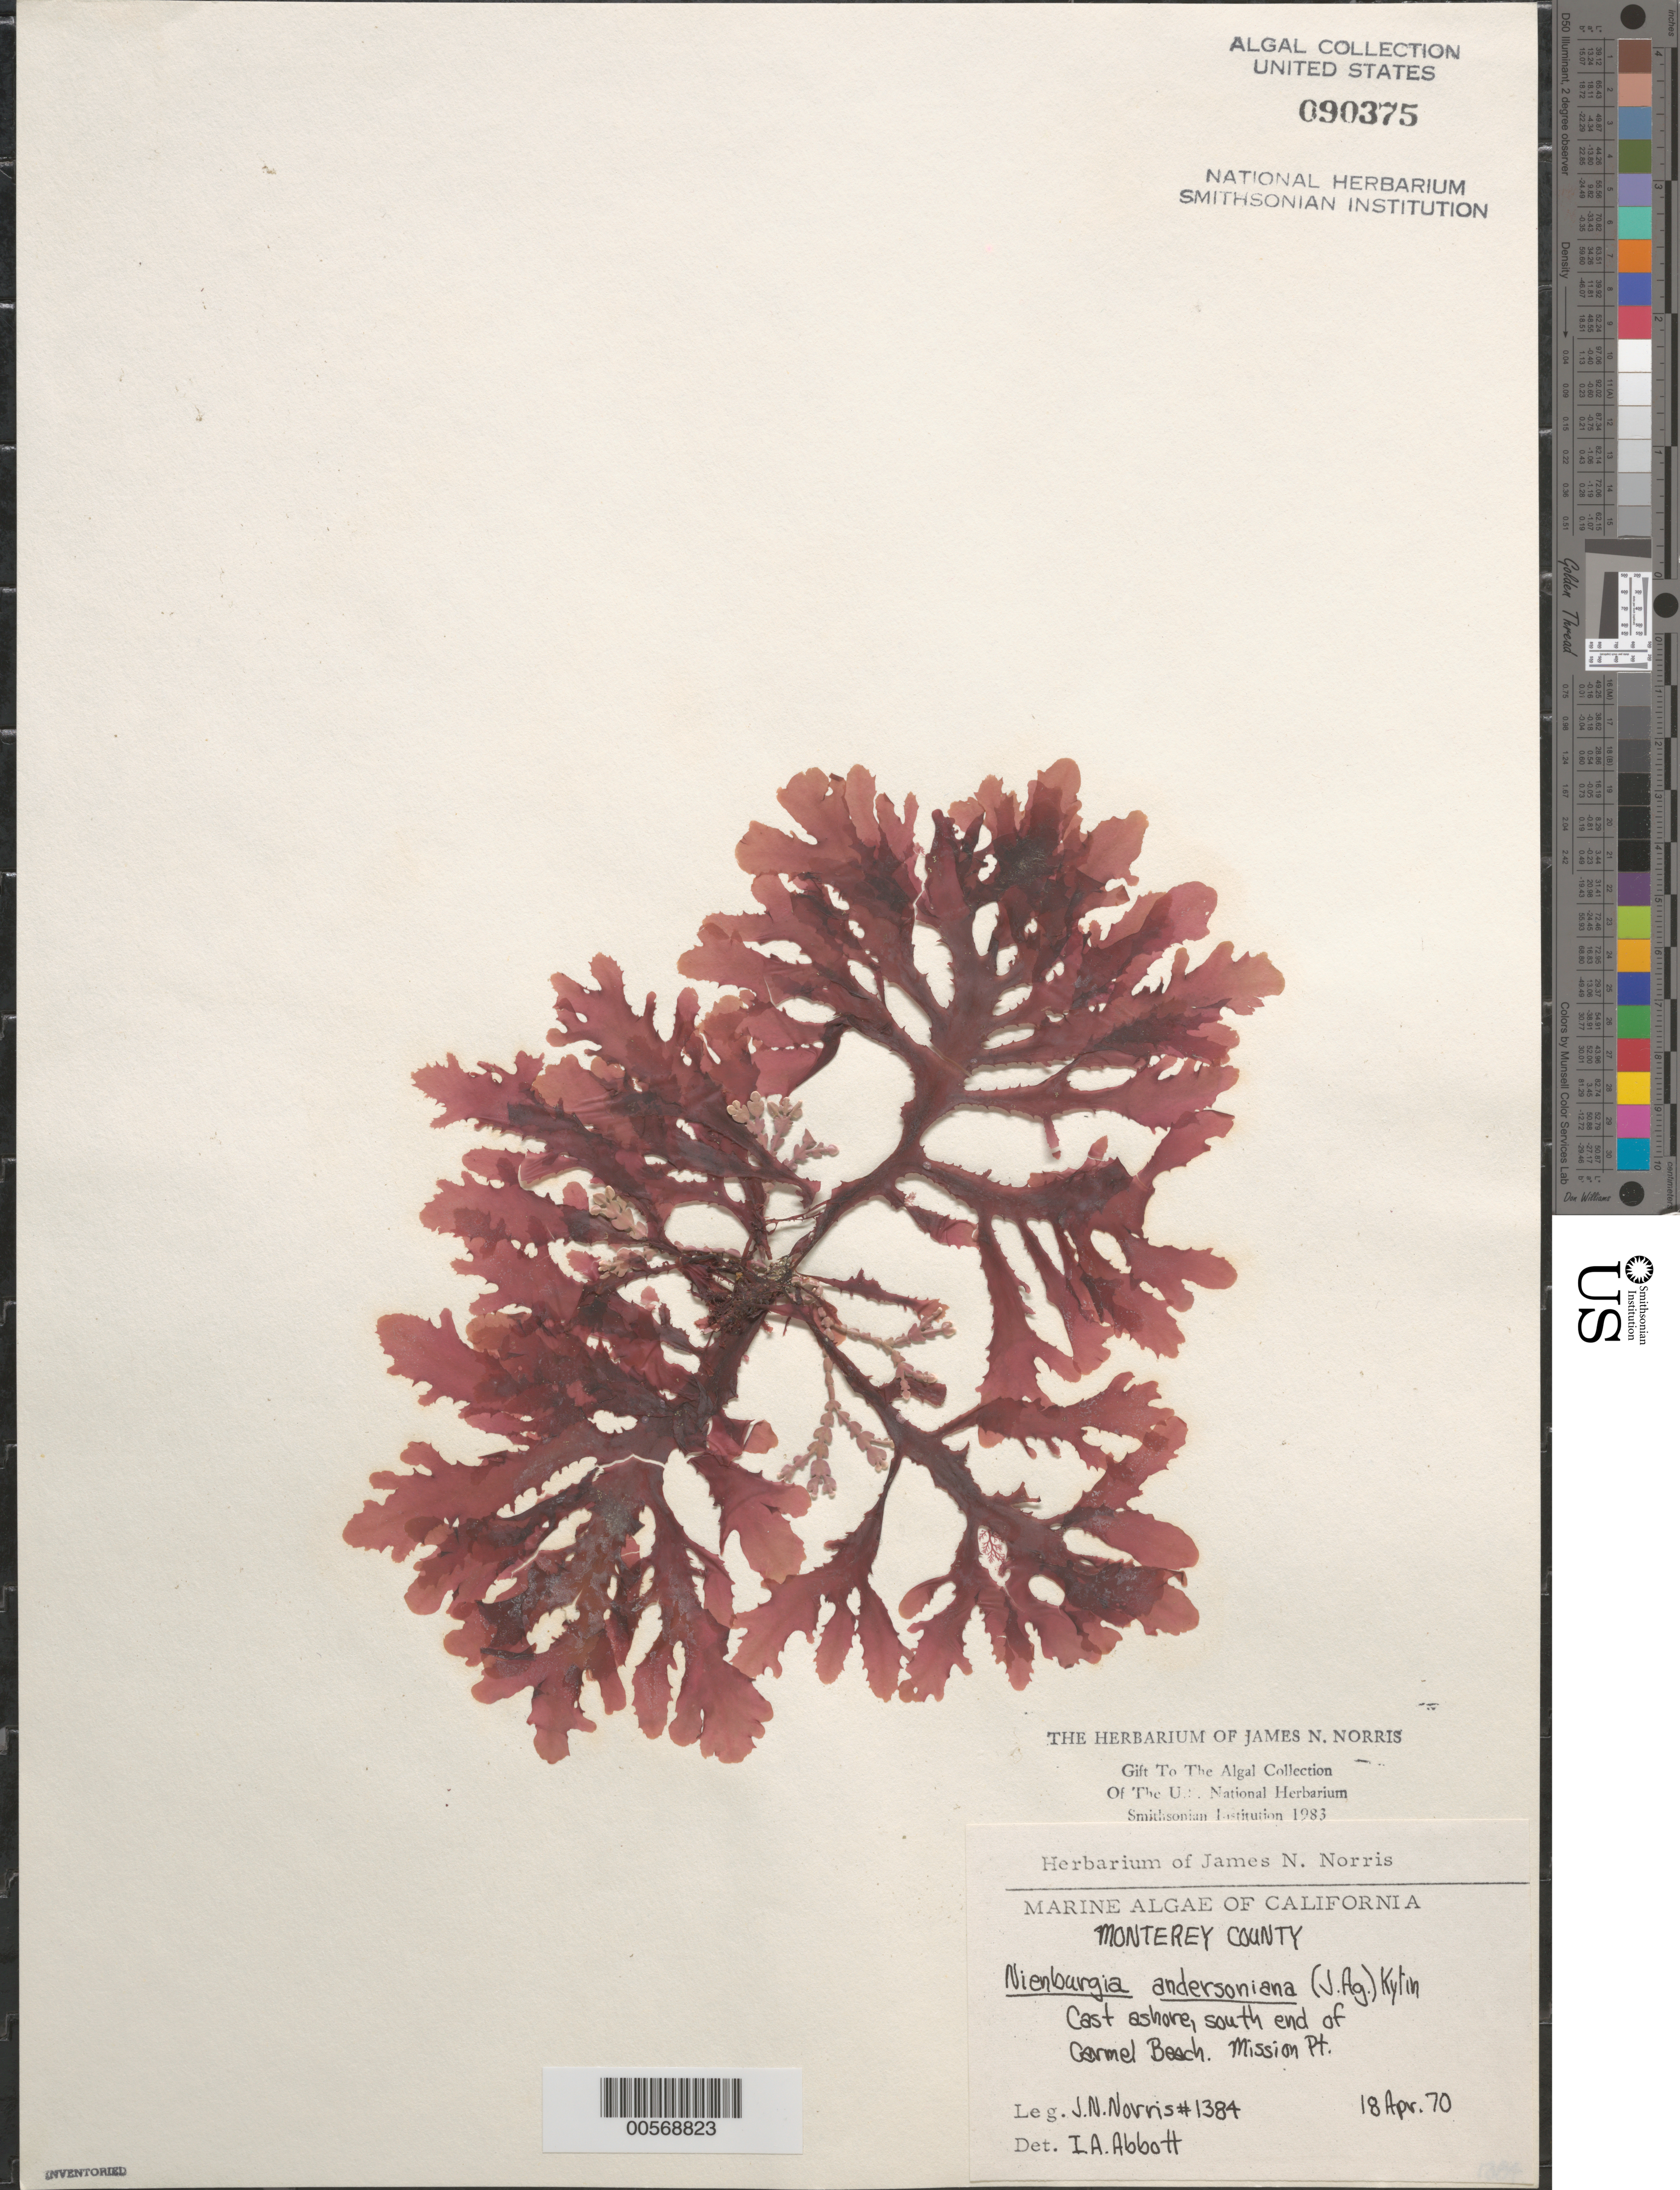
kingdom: Plantae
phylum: Rhodophyta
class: Florideophyceae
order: Ceramiales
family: Delesseriaceae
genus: Nienburgia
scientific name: Nienburgia andersoniana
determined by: Abbott, Isabella A.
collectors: J. N. Norris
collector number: JN-1384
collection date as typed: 18 Apr 1970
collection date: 1970-04-18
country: United States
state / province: California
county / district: Monterey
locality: Carmel Beach, Mission Point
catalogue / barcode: US 90375